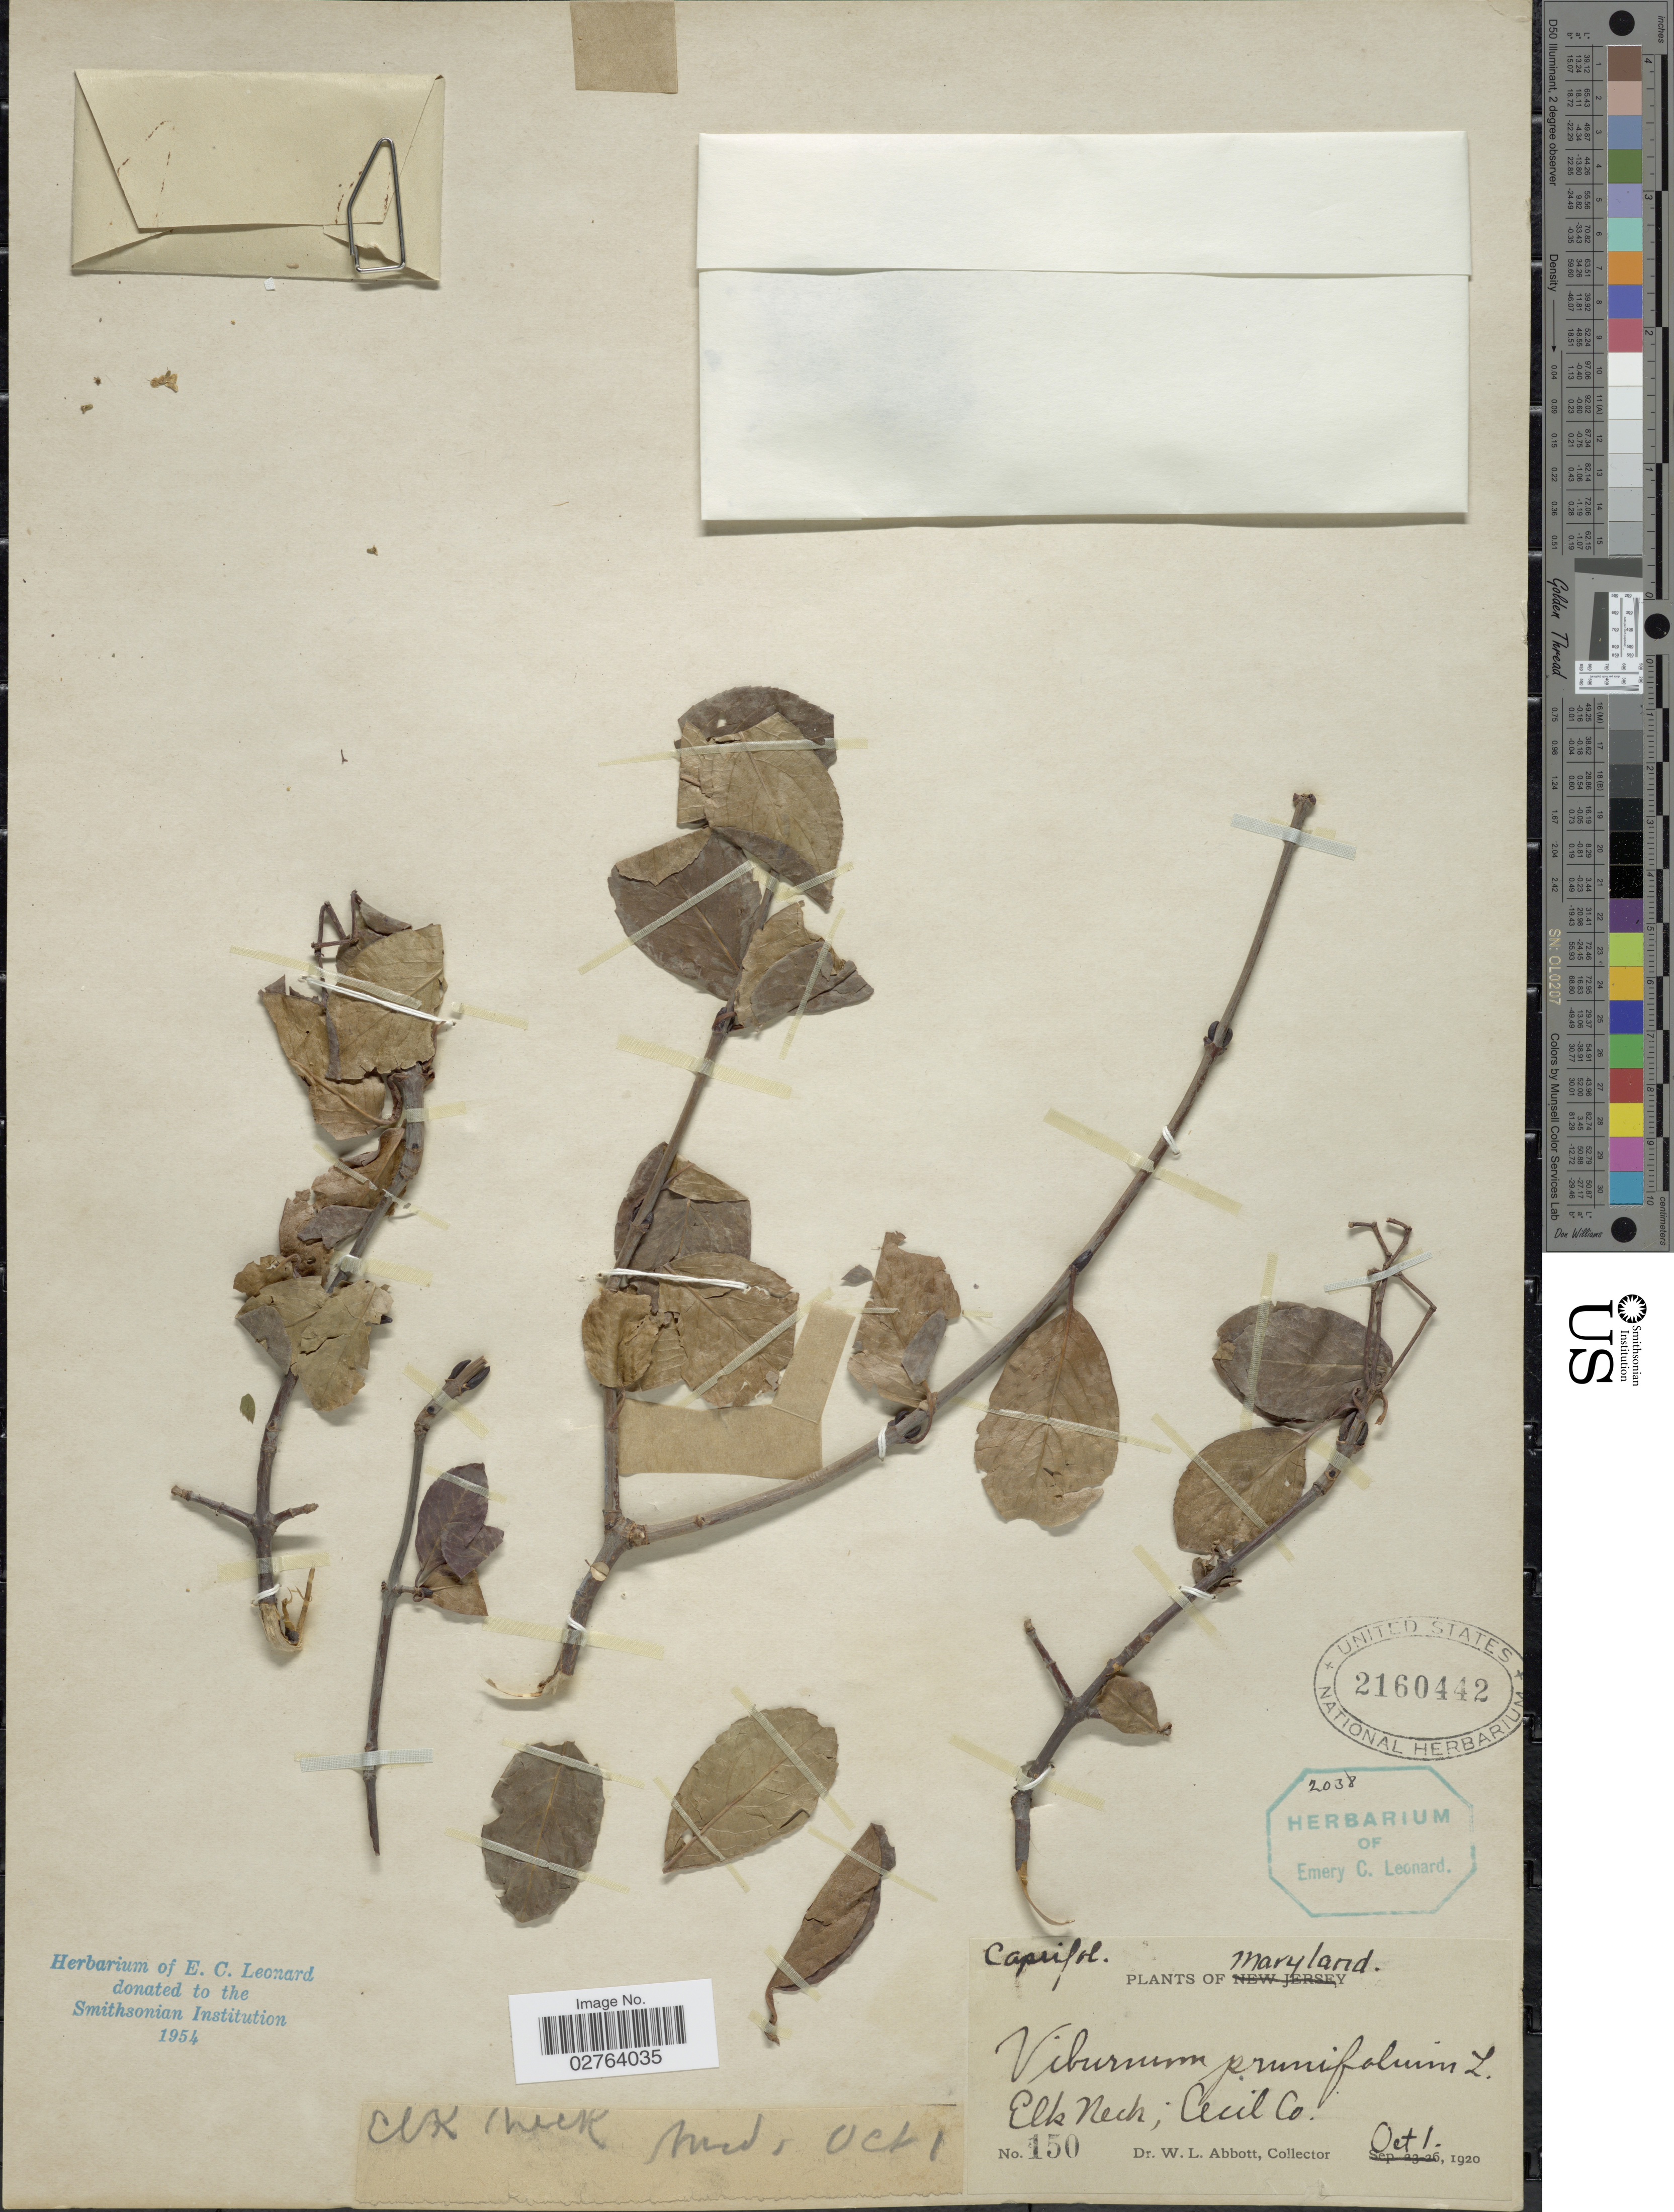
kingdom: Plantae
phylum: Tracheophyta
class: Magnoliopsida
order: Dipsacales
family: Viburnaceae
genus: Viburnum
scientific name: Viburnum prunifolium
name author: L.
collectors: W. L. Abbott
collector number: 150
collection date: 1920-10-01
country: United States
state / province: Maryland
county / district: Cecil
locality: Elk Neck, Cecil Co.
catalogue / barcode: US 2160442